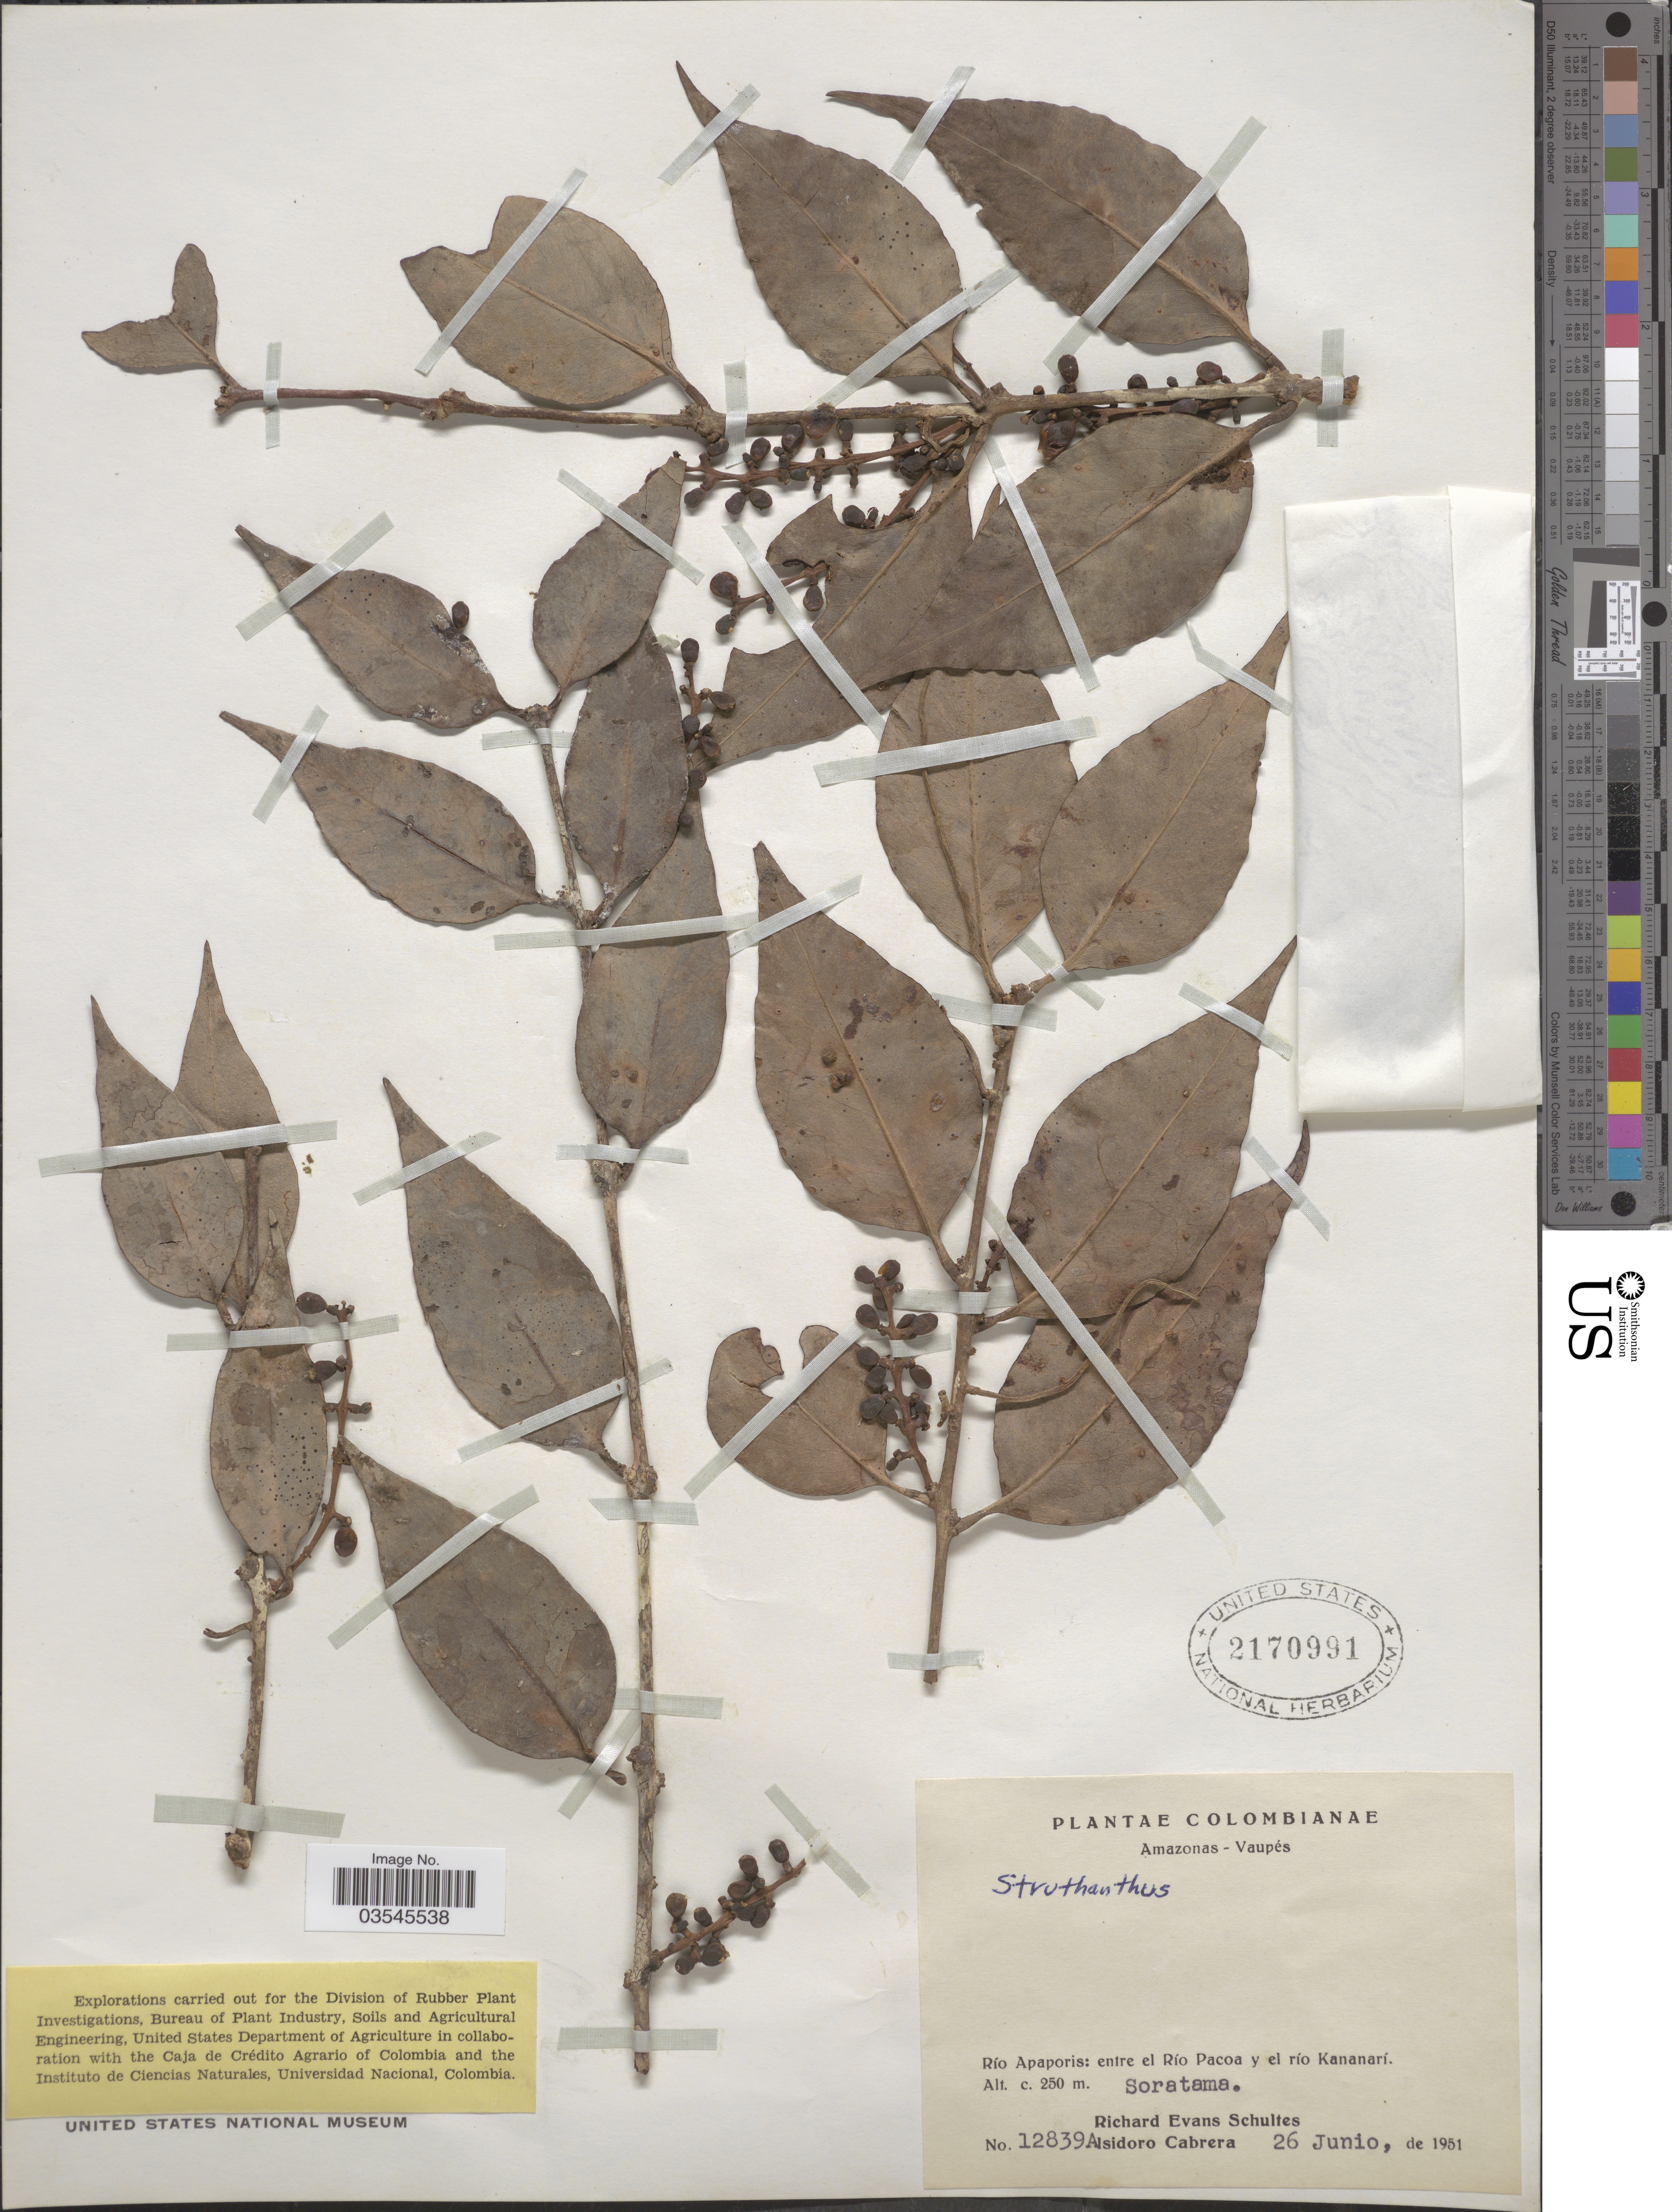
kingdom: Plantae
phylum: Tracheophyta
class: Magnoliopsida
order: Santalales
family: Loranthaceae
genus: Struthanthus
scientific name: Struthanthus sp.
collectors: R. E. Schultes & I. Cabrera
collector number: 12839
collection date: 1951-06-26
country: Colombia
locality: Amazonas - Vaupés. Río Apaporis: entre el Río Pacoa y el río Kananarí. Soratama.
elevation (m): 250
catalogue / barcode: US 2170991